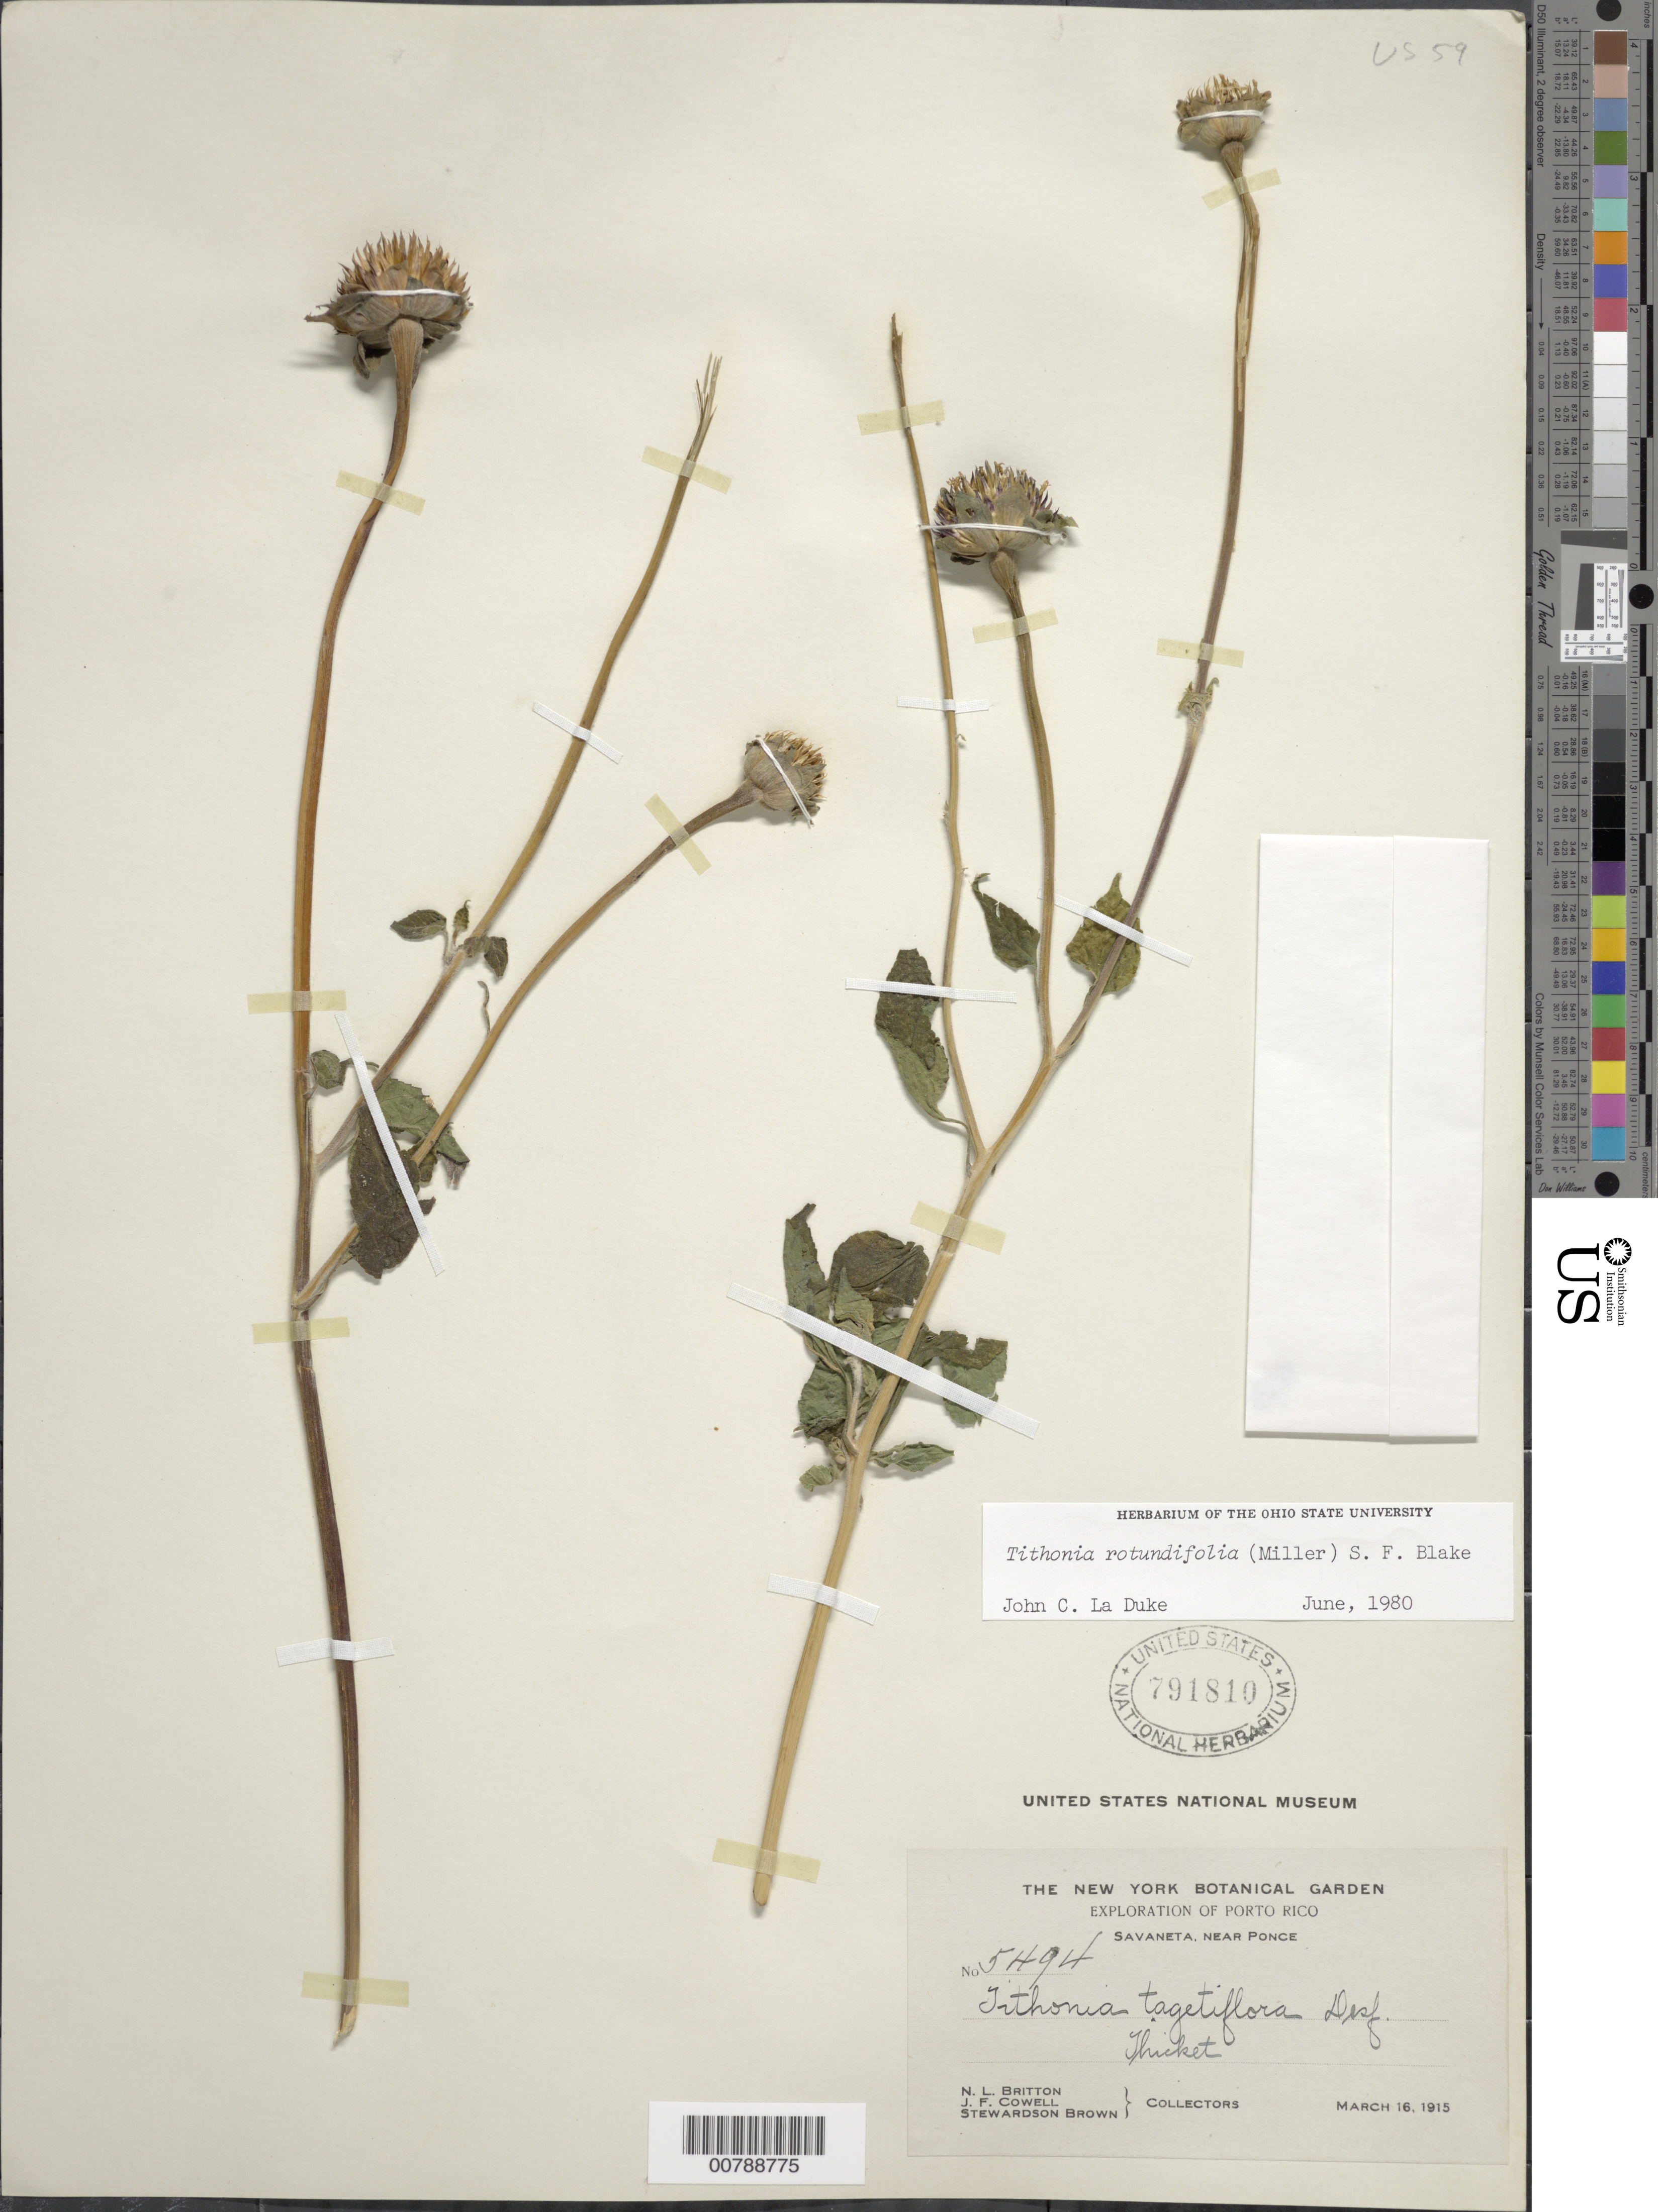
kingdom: Plantae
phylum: Tracheophyta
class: Magnoliopsida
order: Asterales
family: Asteraceae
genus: Tithonia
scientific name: Tithonia rotundifolia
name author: (Mill.) S.F. Blake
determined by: La Duke, J. C.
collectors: N. Britton, J. F. Cowell & S. Brown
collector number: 5494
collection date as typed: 16 Mar 1915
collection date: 1915-03-16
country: Puerto Rico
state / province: Ponce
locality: Savaneta, near Ponce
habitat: Thicket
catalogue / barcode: US 791810